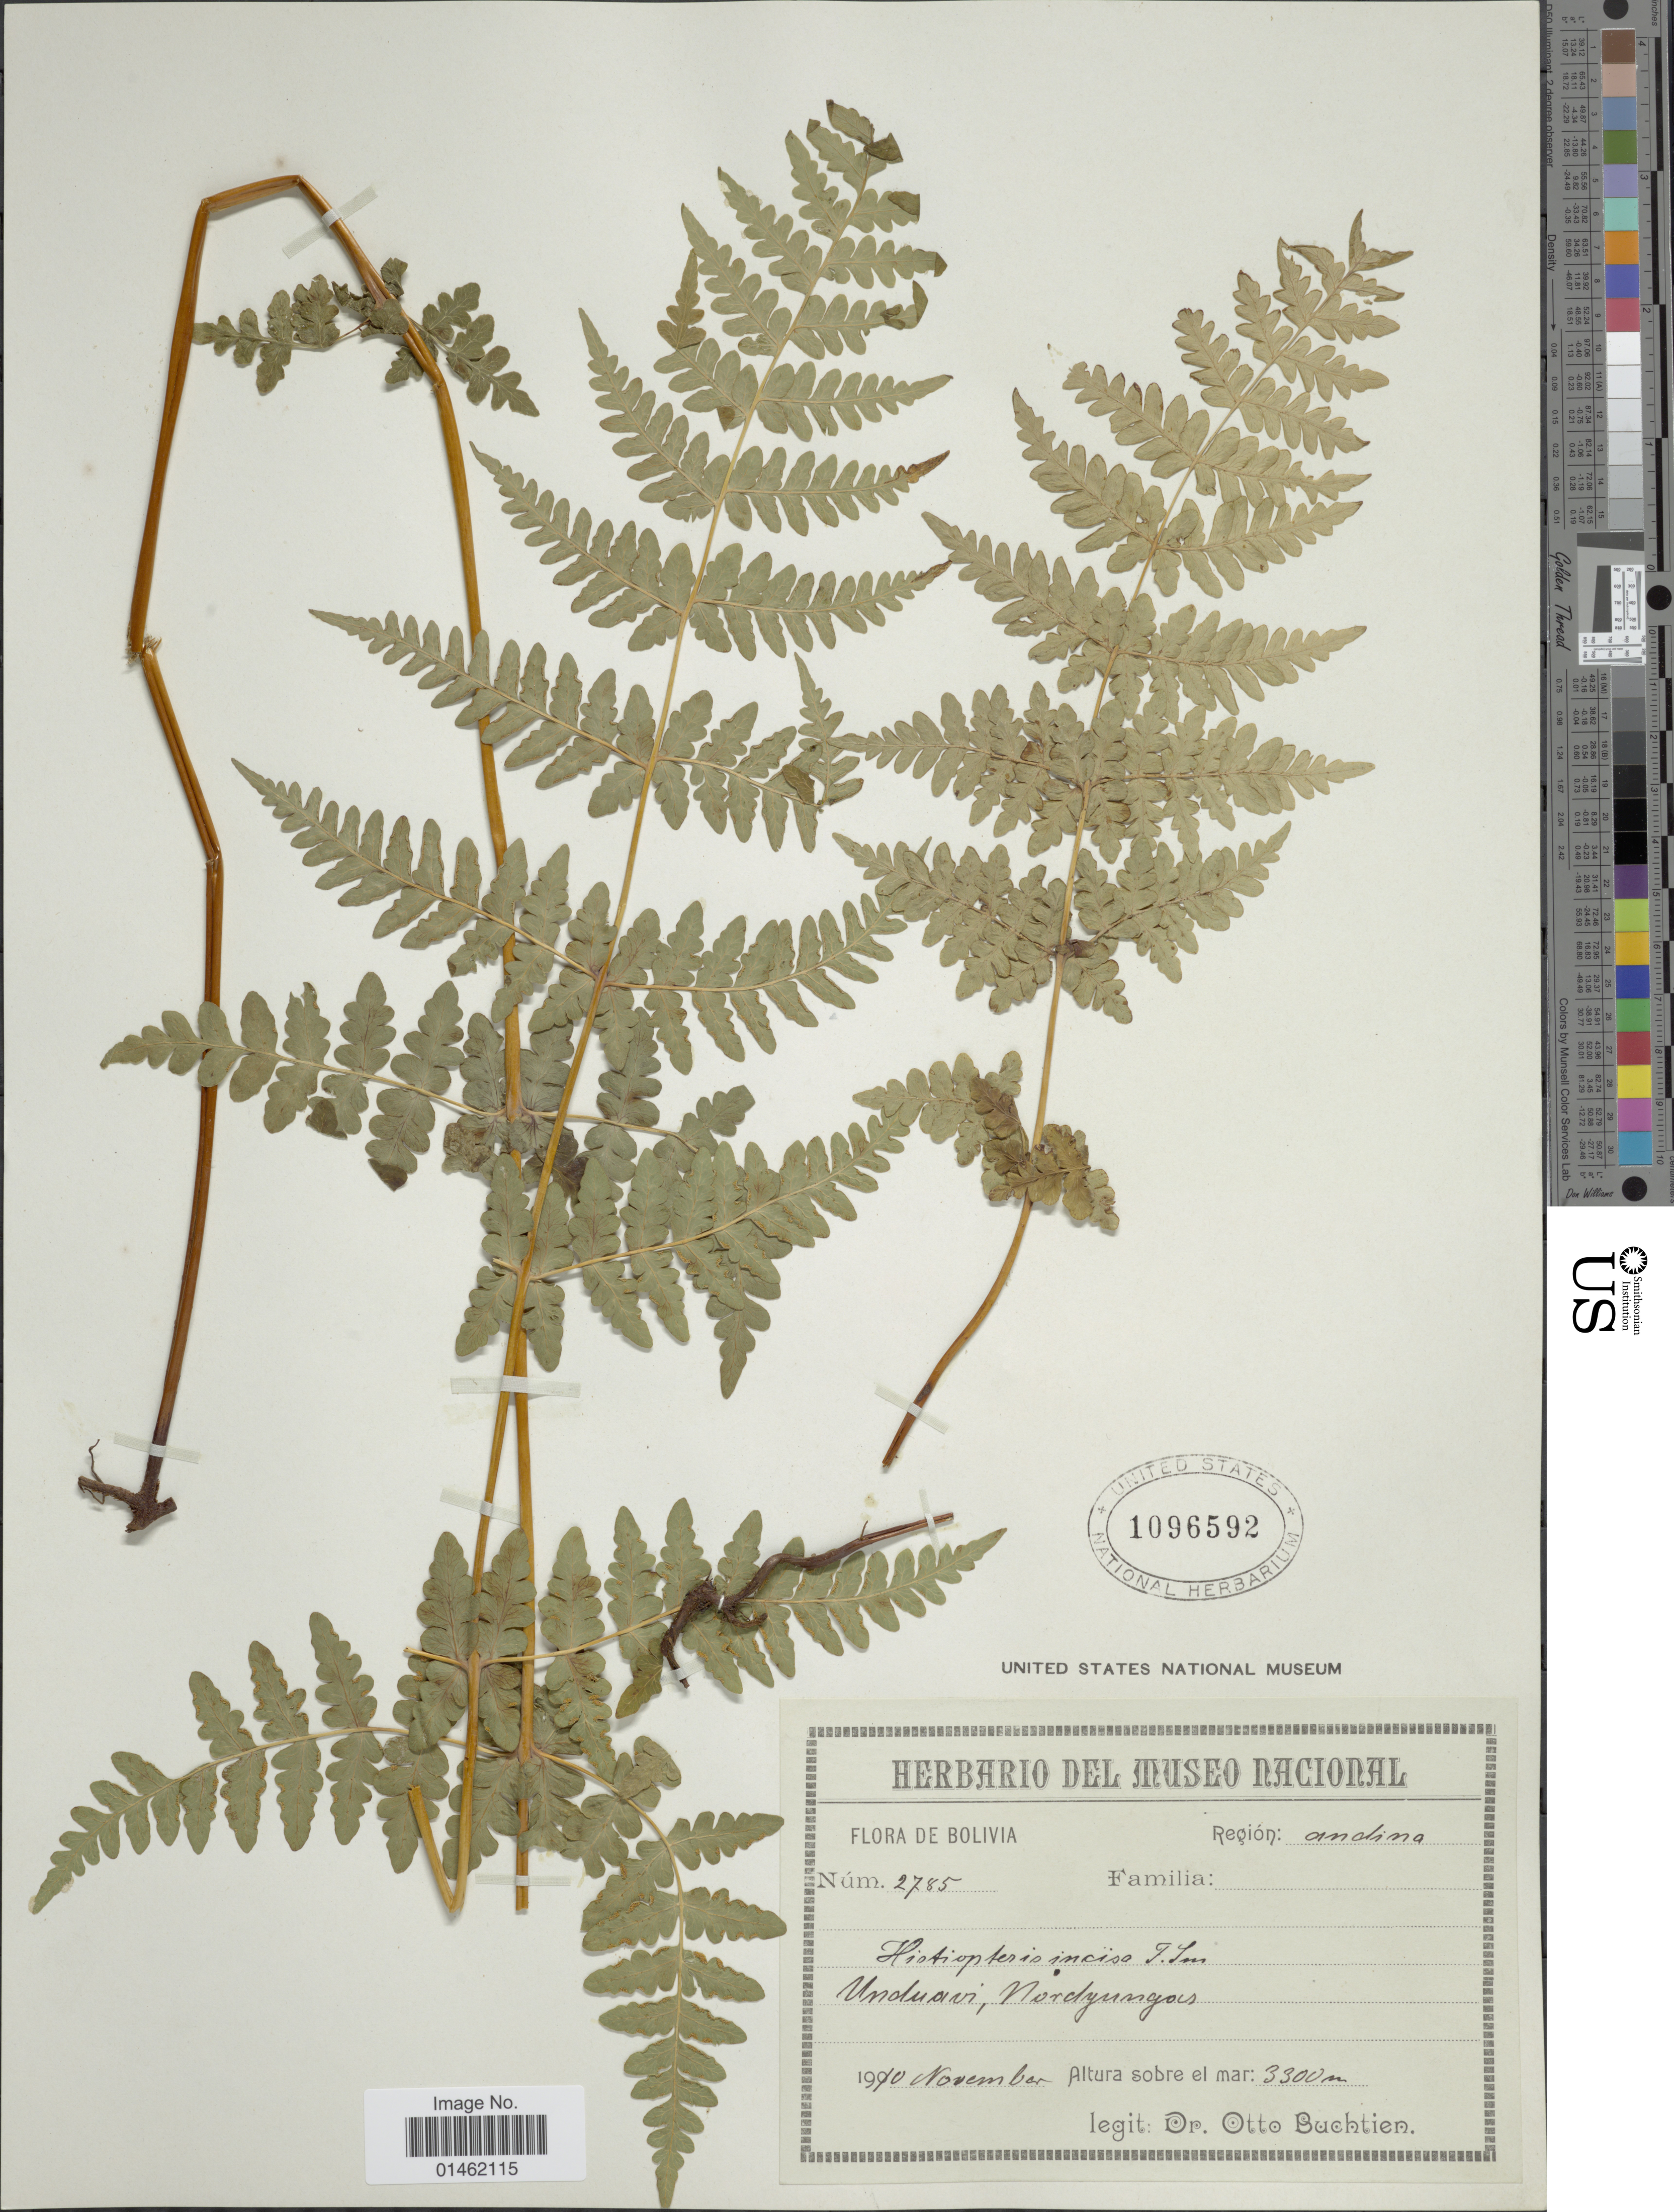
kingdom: Plantae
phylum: Tracheophyta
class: Polypodiopsida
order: Polypodiales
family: Dennstaedtiaceae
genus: Histiopteris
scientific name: Histiopteris incisa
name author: (Thunb.) J. Sm.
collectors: O. Buchtien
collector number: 2785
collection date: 1910-11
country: Bolivia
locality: Region: Andina, Unduavi, Nordyungas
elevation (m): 3300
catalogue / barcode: US 1096592